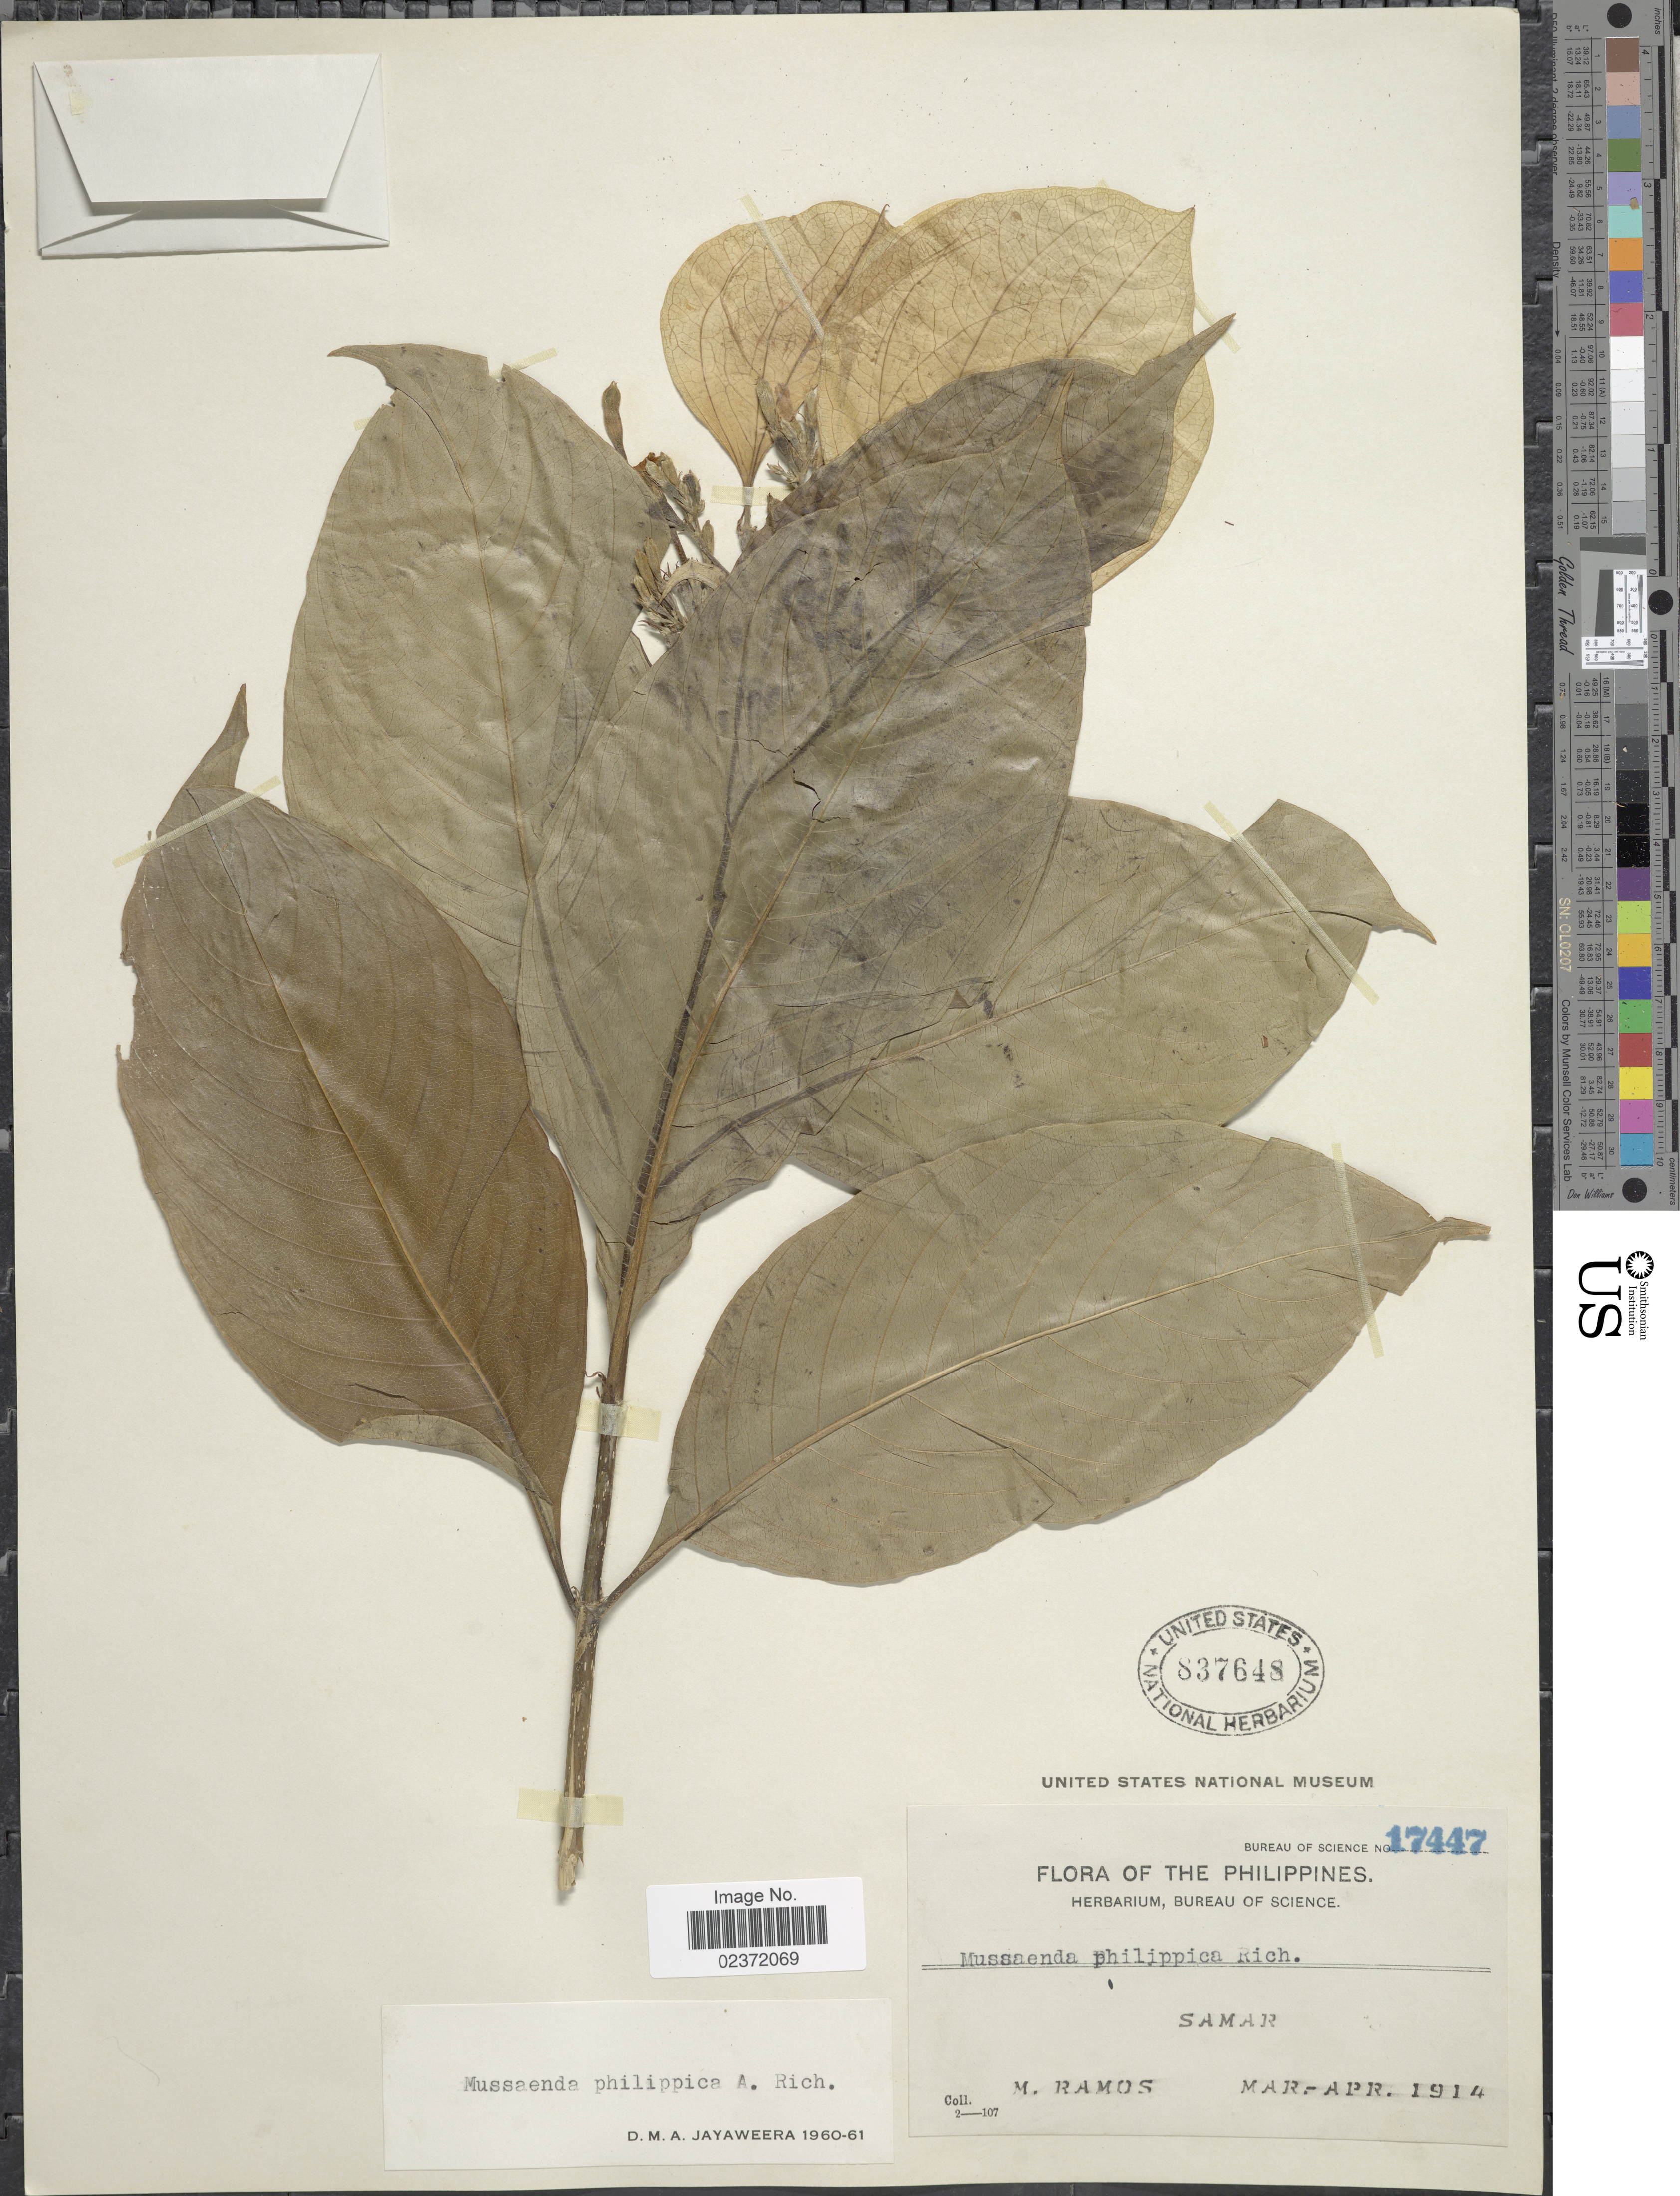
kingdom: Plantae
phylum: Tracheophyta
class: Magnoliopsida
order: Gentianales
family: Rubiaceae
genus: Mussaenda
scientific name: Mussaenda philippica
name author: A. Rich.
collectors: M. Ramos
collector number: Bureau of Science 17447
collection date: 1914-03/1914-04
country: Philippines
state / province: Eastern Visayas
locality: Samar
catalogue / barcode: US 837648